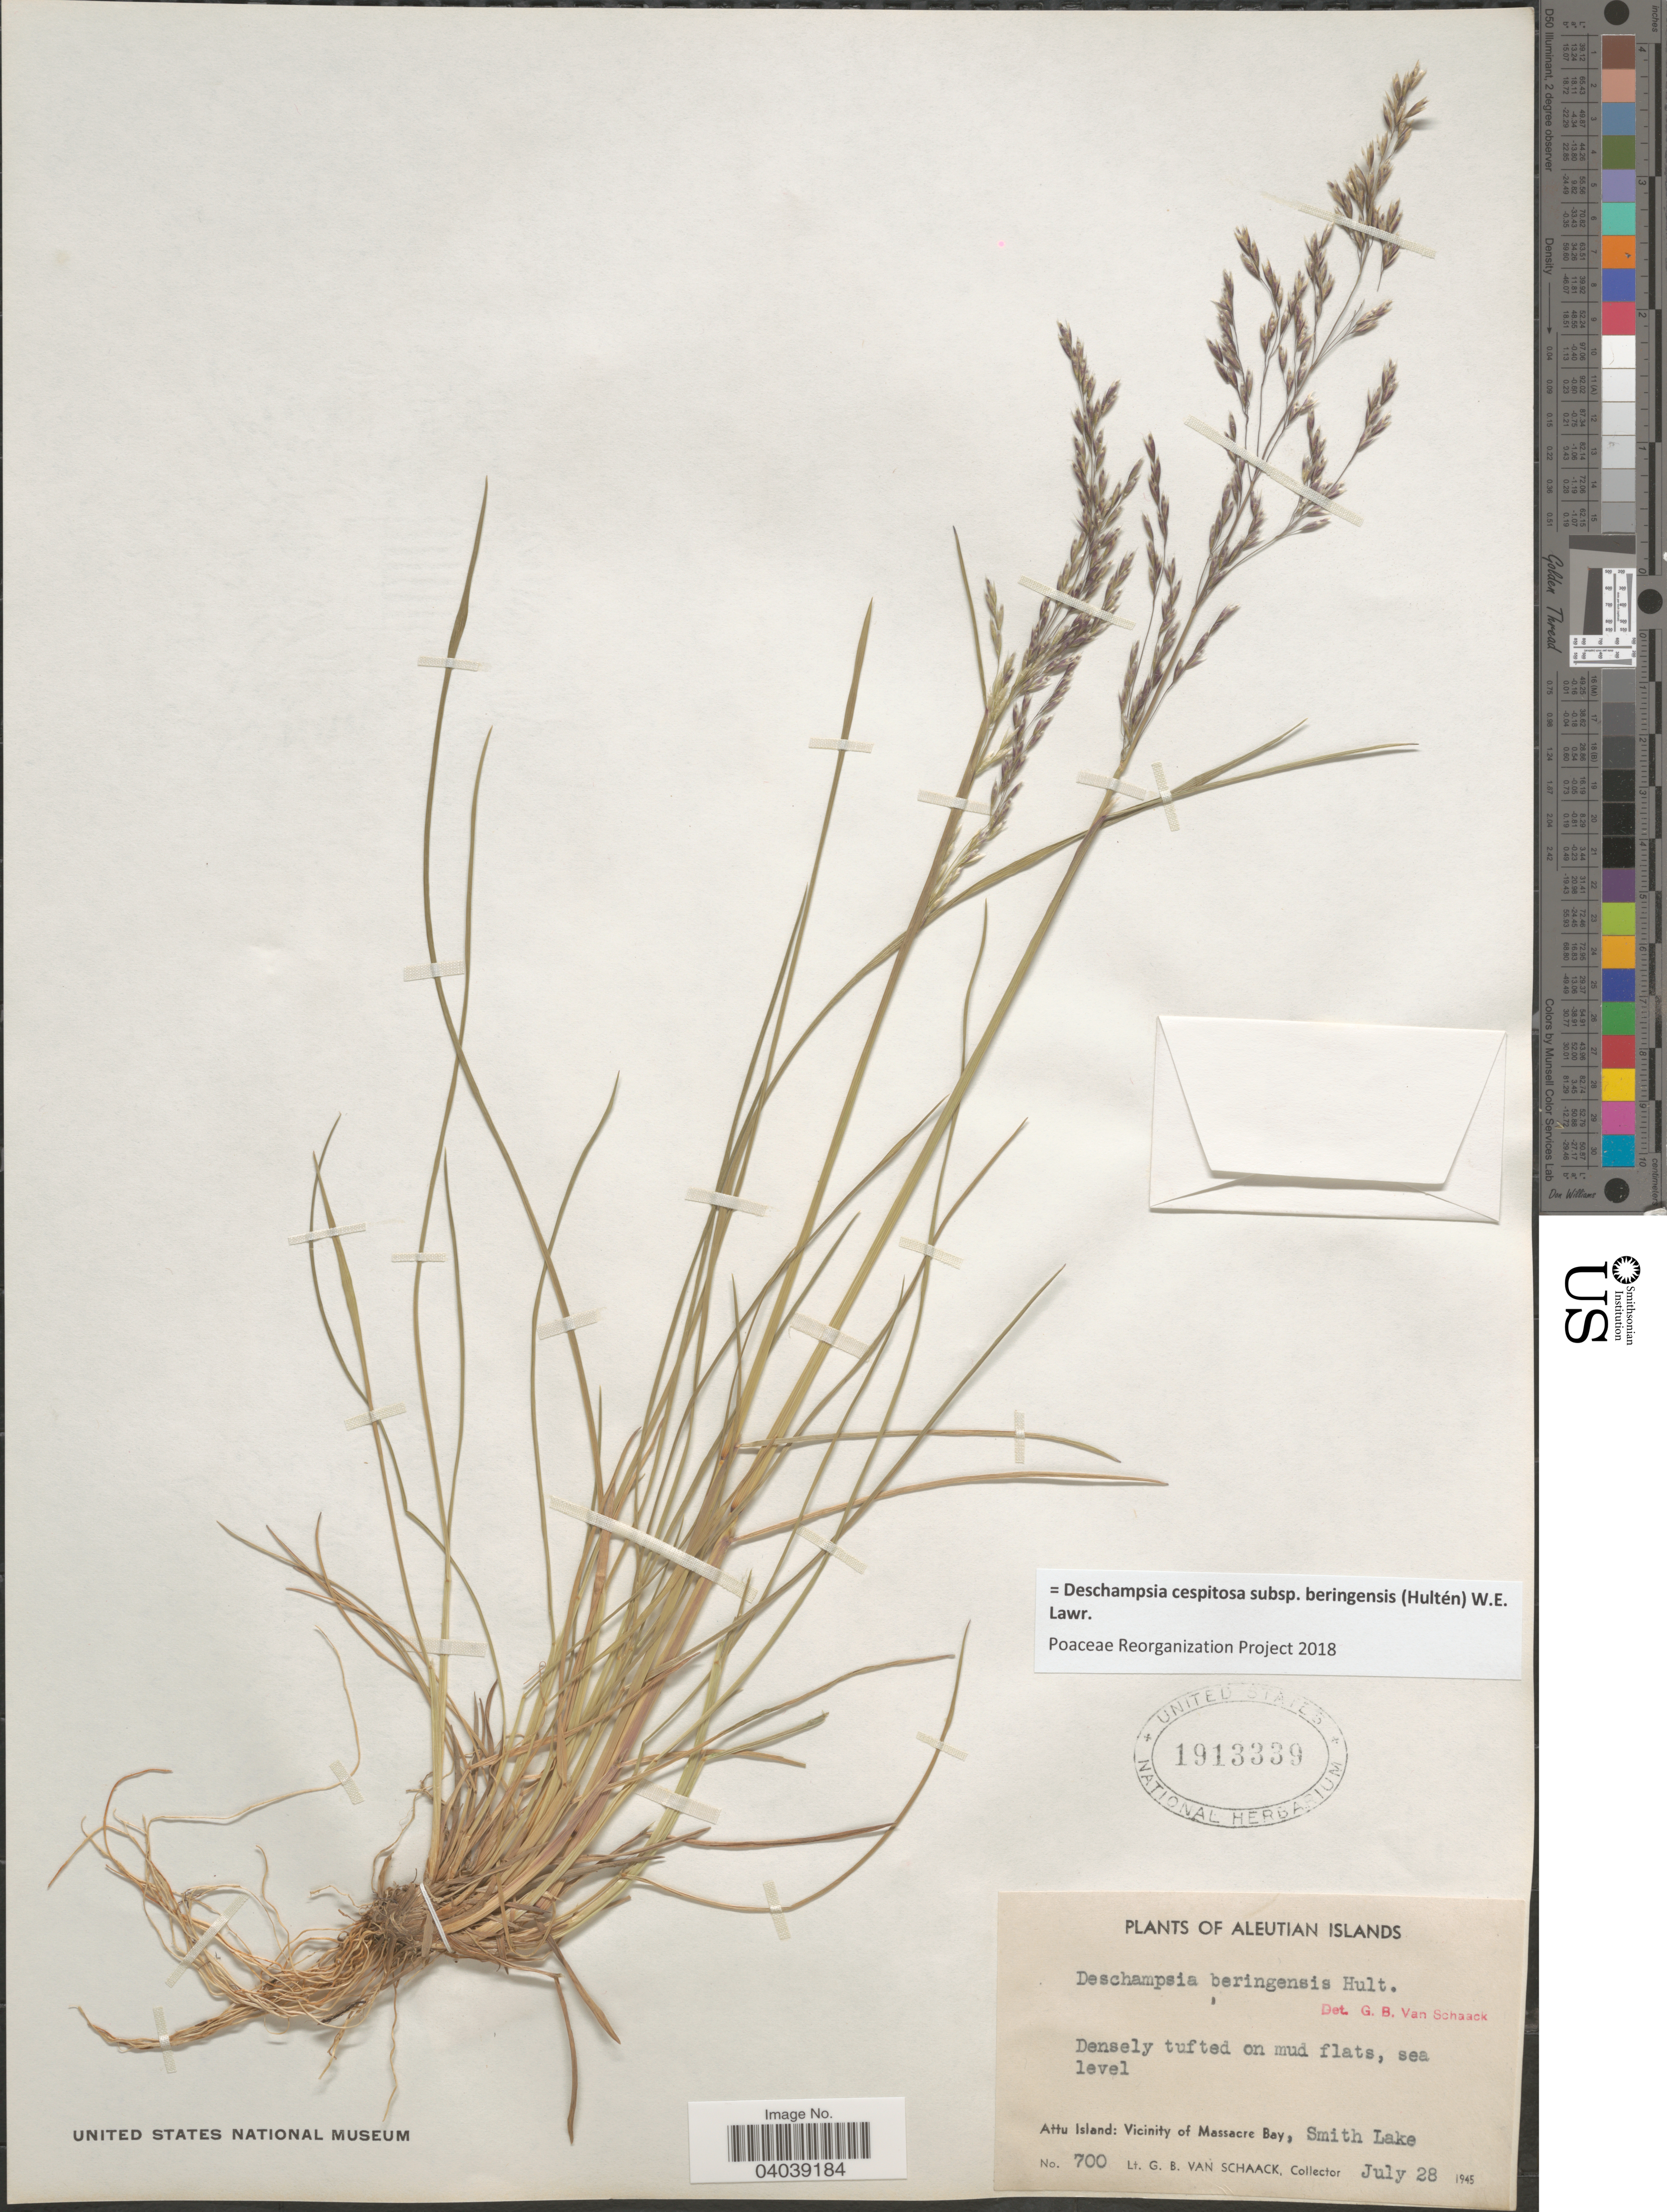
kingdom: Plantae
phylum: Tracheophyta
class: Liliopsida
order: Poales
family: Poaceae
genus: Deschampsia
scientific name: Deschampsia cespitosa subsp. beringensis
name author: (Hultén) Lawrence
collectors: G. Van Schaack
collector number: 700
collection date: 1945-07-28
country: United States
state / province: Alaska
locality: Aleutian Islands. Attu Island: Vicinity of Massacre Bay, Smith Lake.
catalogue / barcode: US 1913339